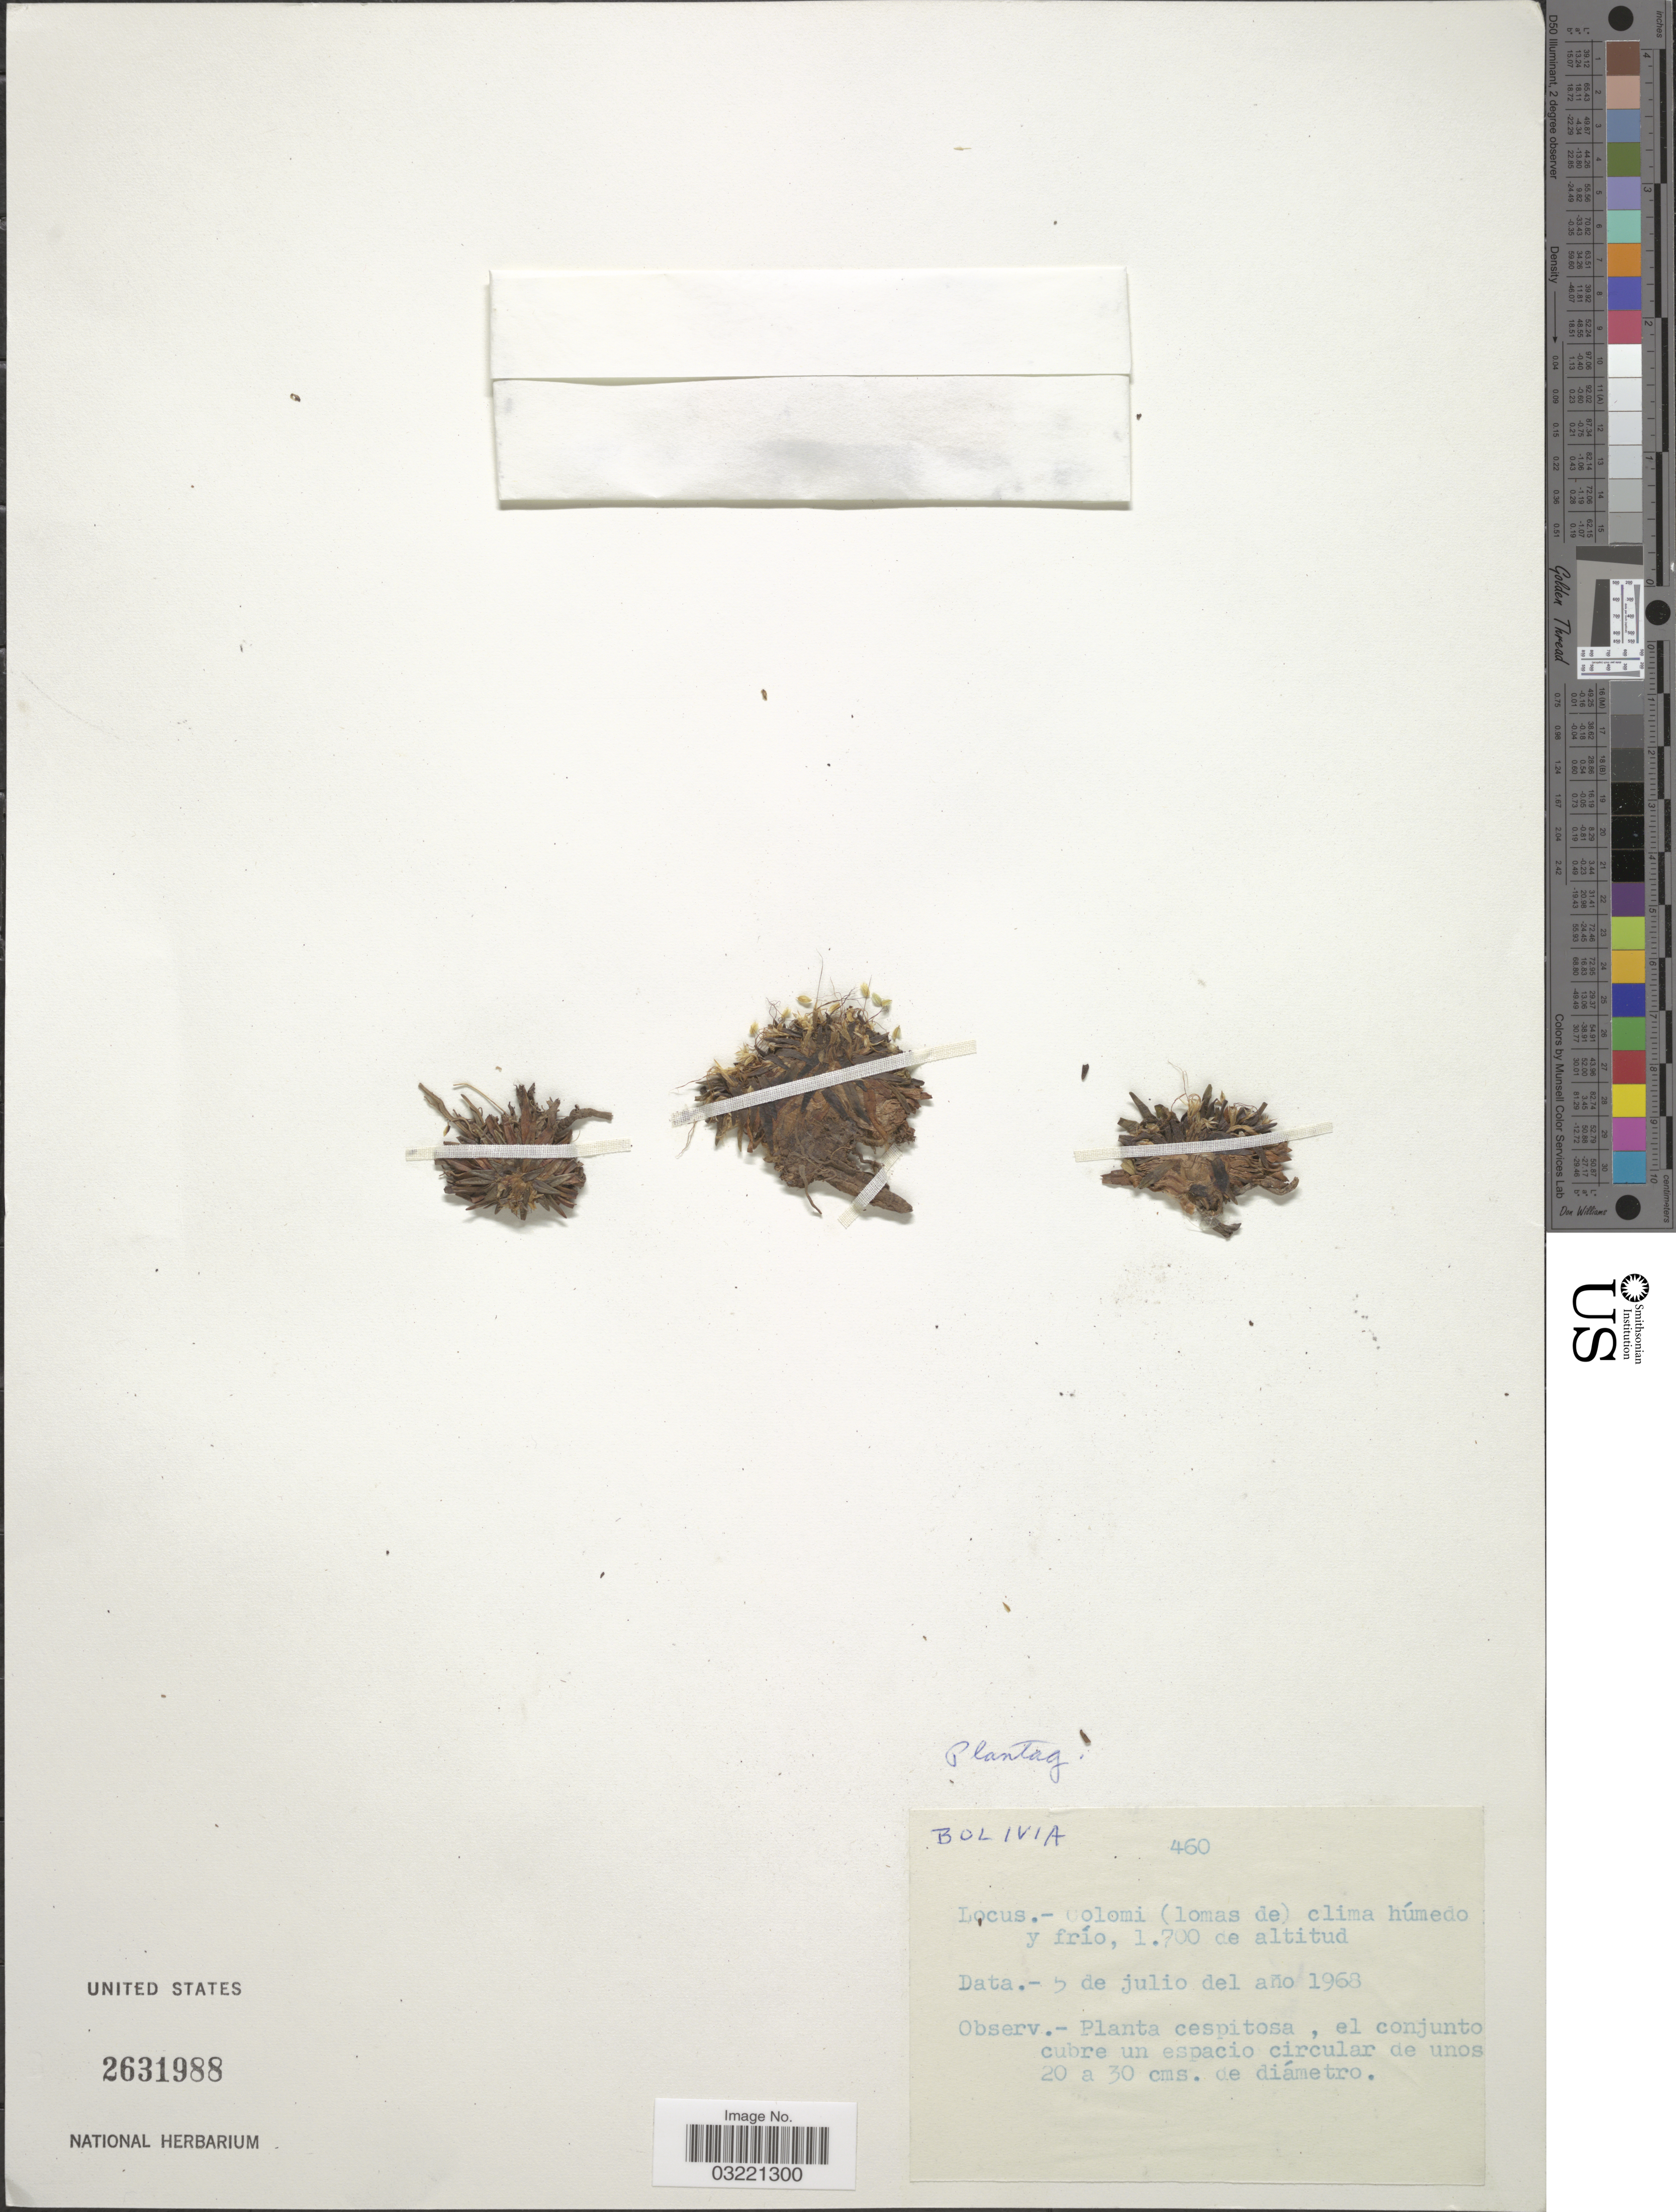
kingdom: Plantae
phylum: Tracheophyta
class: Magnoliopsida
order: Lamiales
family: Plantaginaceae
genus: Plantago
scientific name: Plantago sp.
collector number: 460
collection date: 1968-07-05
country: Bolivia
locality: Colomi (lomas de) clima húmedo y frío.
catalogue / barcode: US 2631988